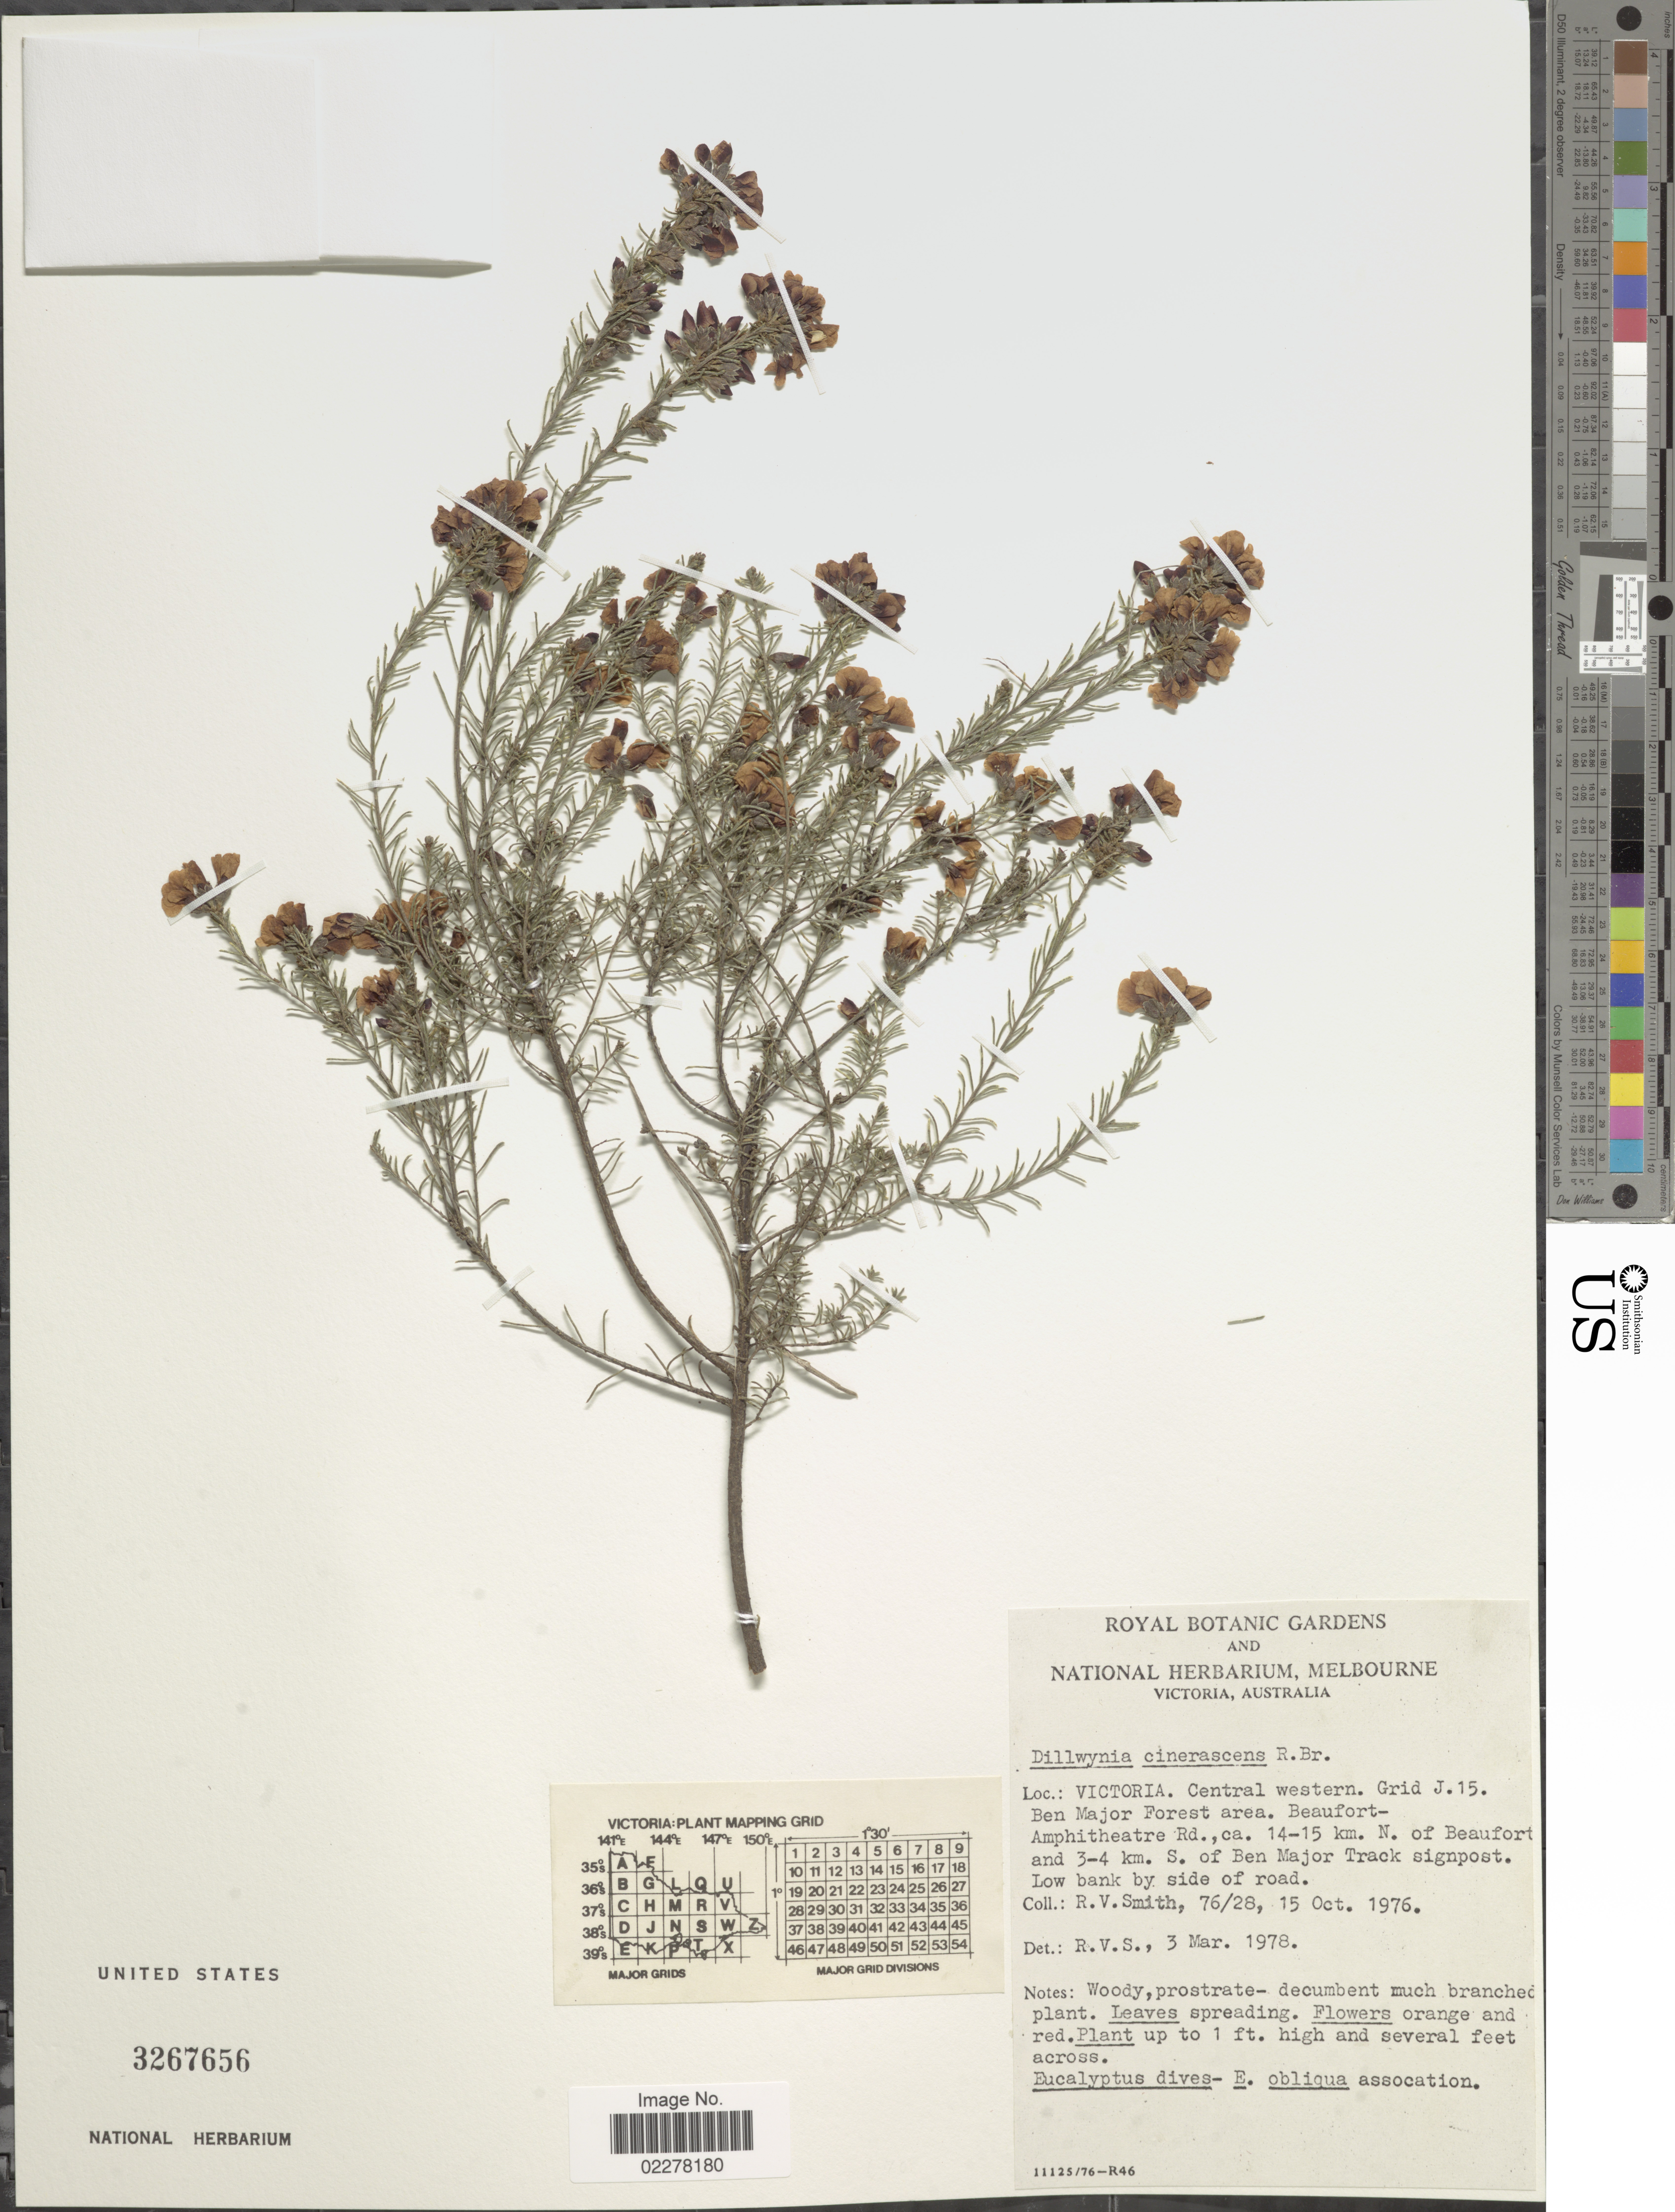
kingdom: Plantae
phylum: Tracheophyta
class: Magnoliopsida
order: Fabales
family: Fabaceae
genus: Dillwynia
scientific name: Dillwynia cinerascens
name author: R. Br.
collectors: R. V. Smith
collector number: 76/28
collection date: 1976-10-15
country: Australia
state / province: Victoria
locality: Victoria. Central western. Grid J. 15. Ben Major Forest area. Beaufort-Amphitheatre Rd., ca. 14-15 km. N. of Beaufort, and 3-4 km. S. of Ben Major Track signpost. Low bank by side of the road.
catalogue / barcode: US 3267656